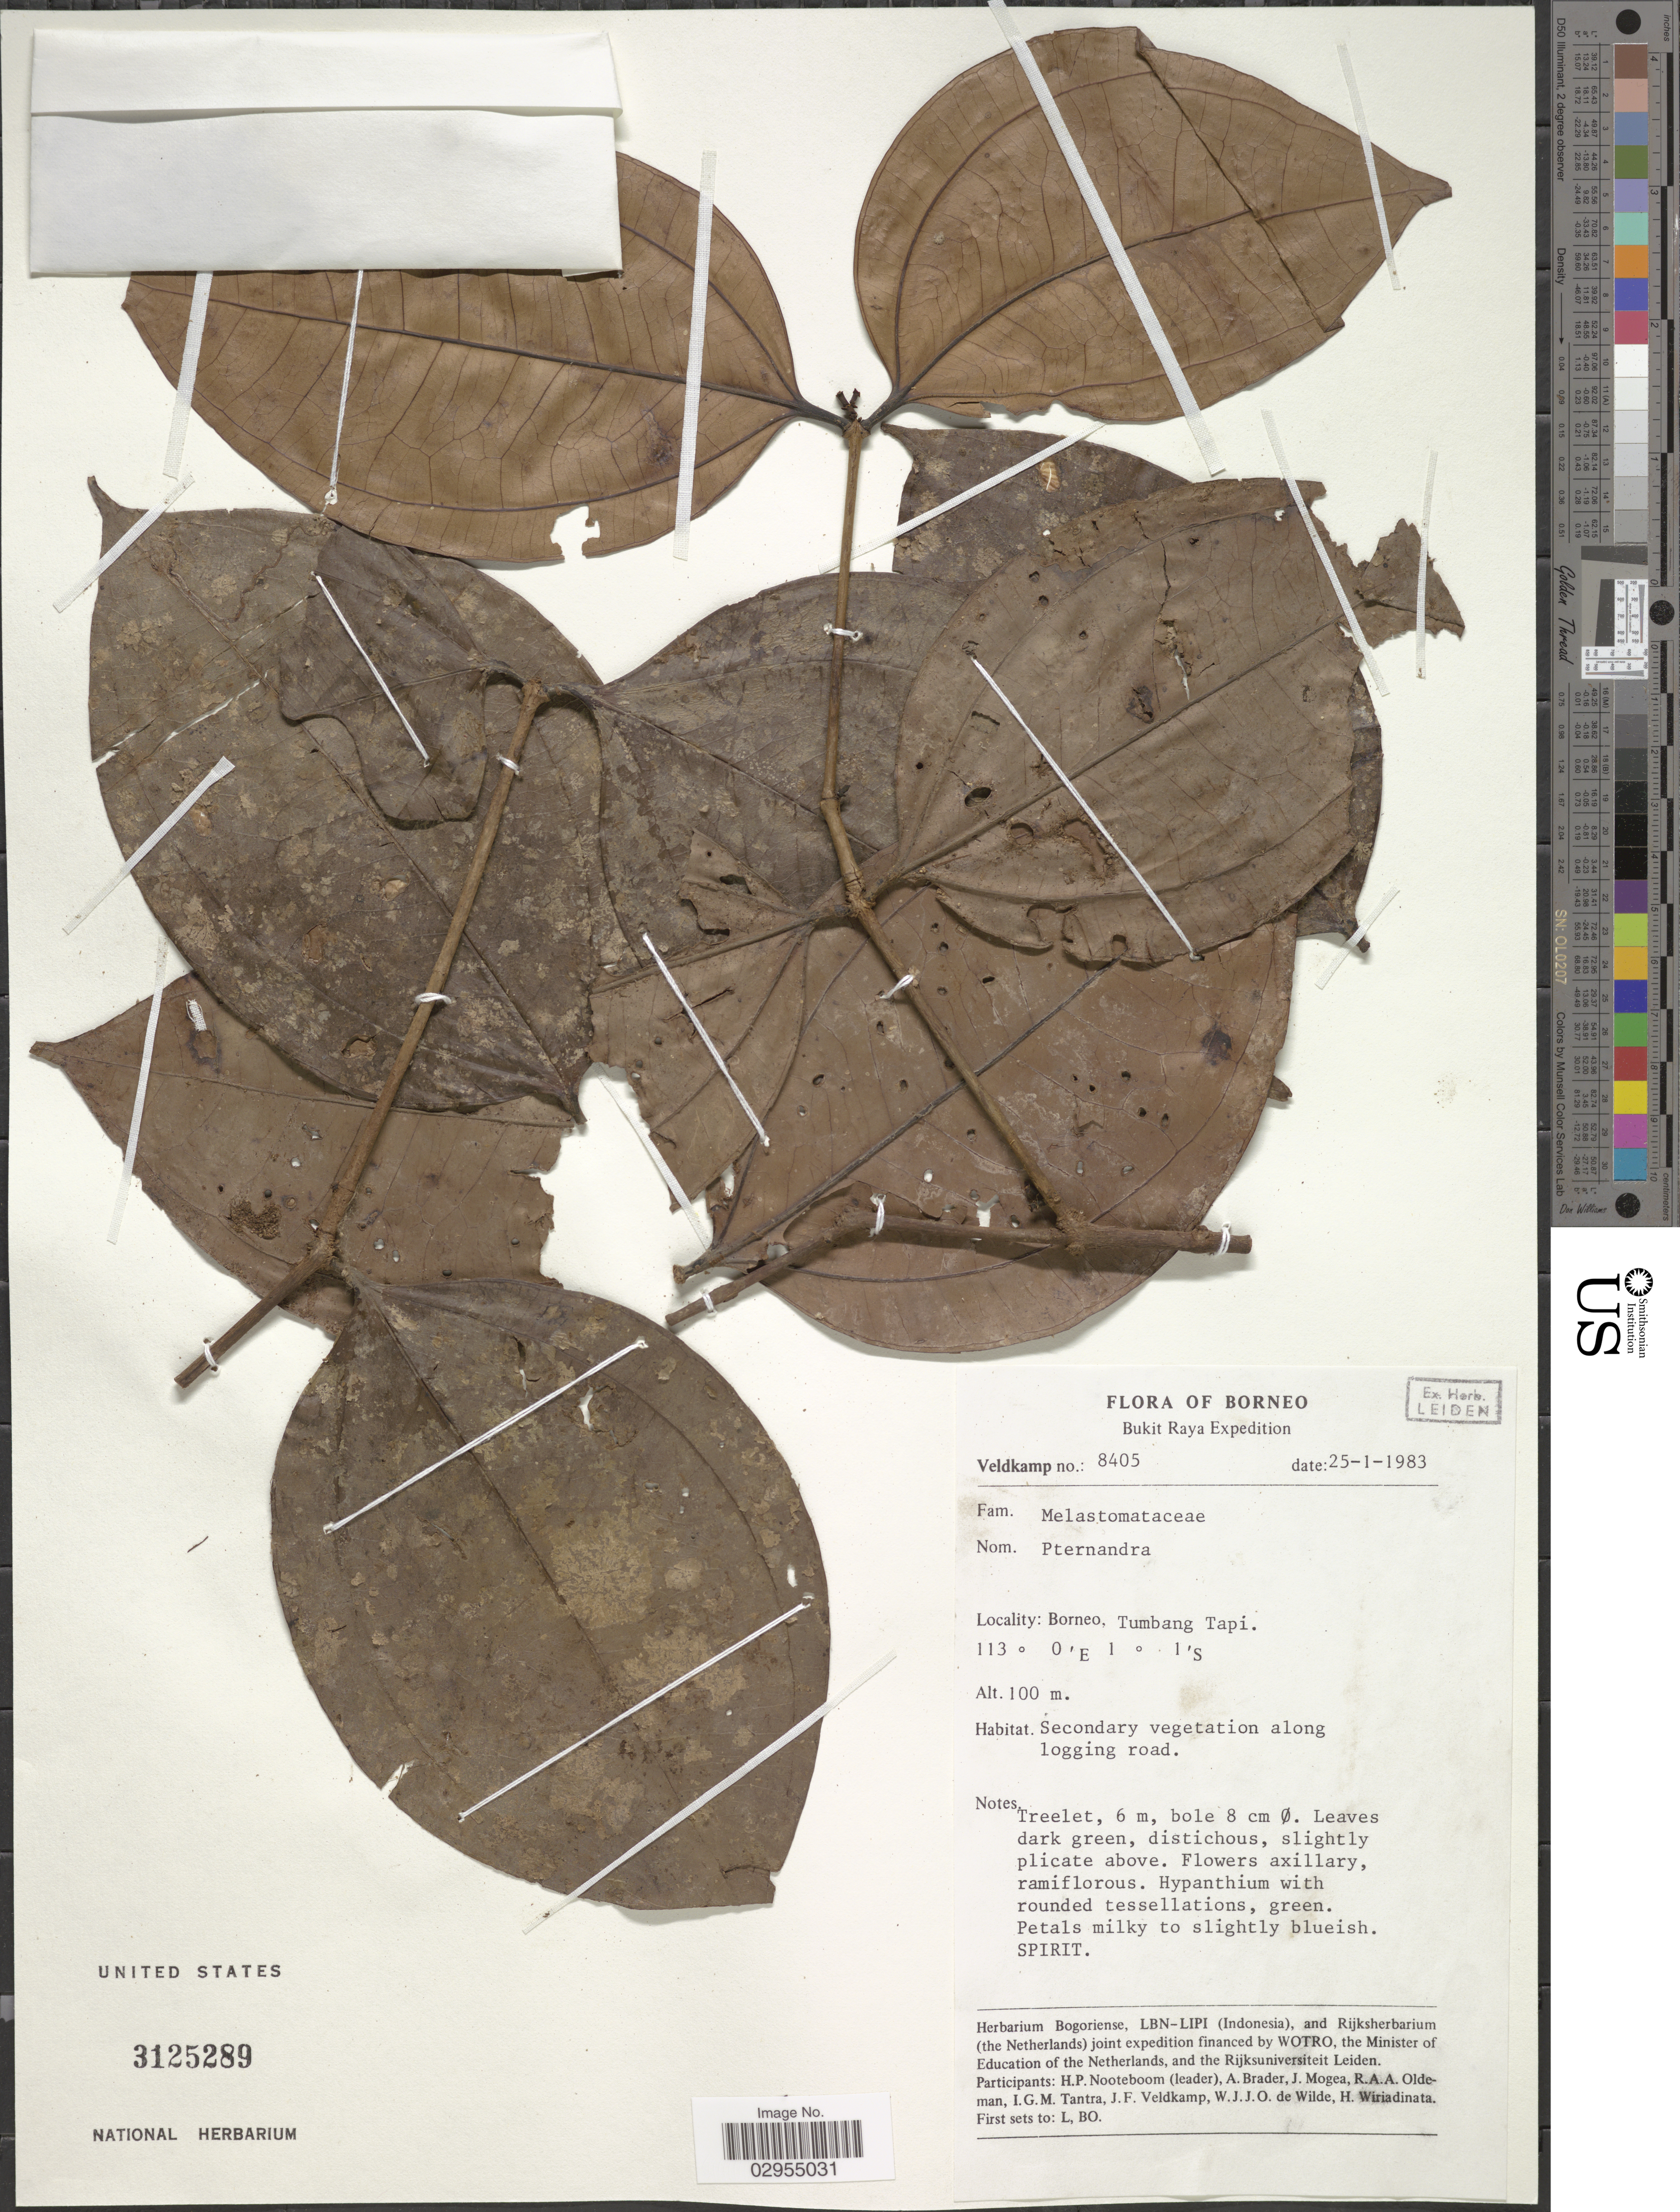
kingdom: Plantae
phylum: Tracheophyta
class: Magnoliopsida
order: Myrtales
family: Melastomataceae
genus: Pternandra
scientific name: Pternandra sp.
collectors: H. P. Nooteboom, A. Brader, J. Mogea, R. Oldeman & et al.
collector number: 8405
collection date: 1983-01-25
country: Indonesia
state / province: Kalimantan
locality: Bukit Raya. Borneo. Tumbang Tapi.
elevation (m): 100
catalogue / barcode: US 3125289